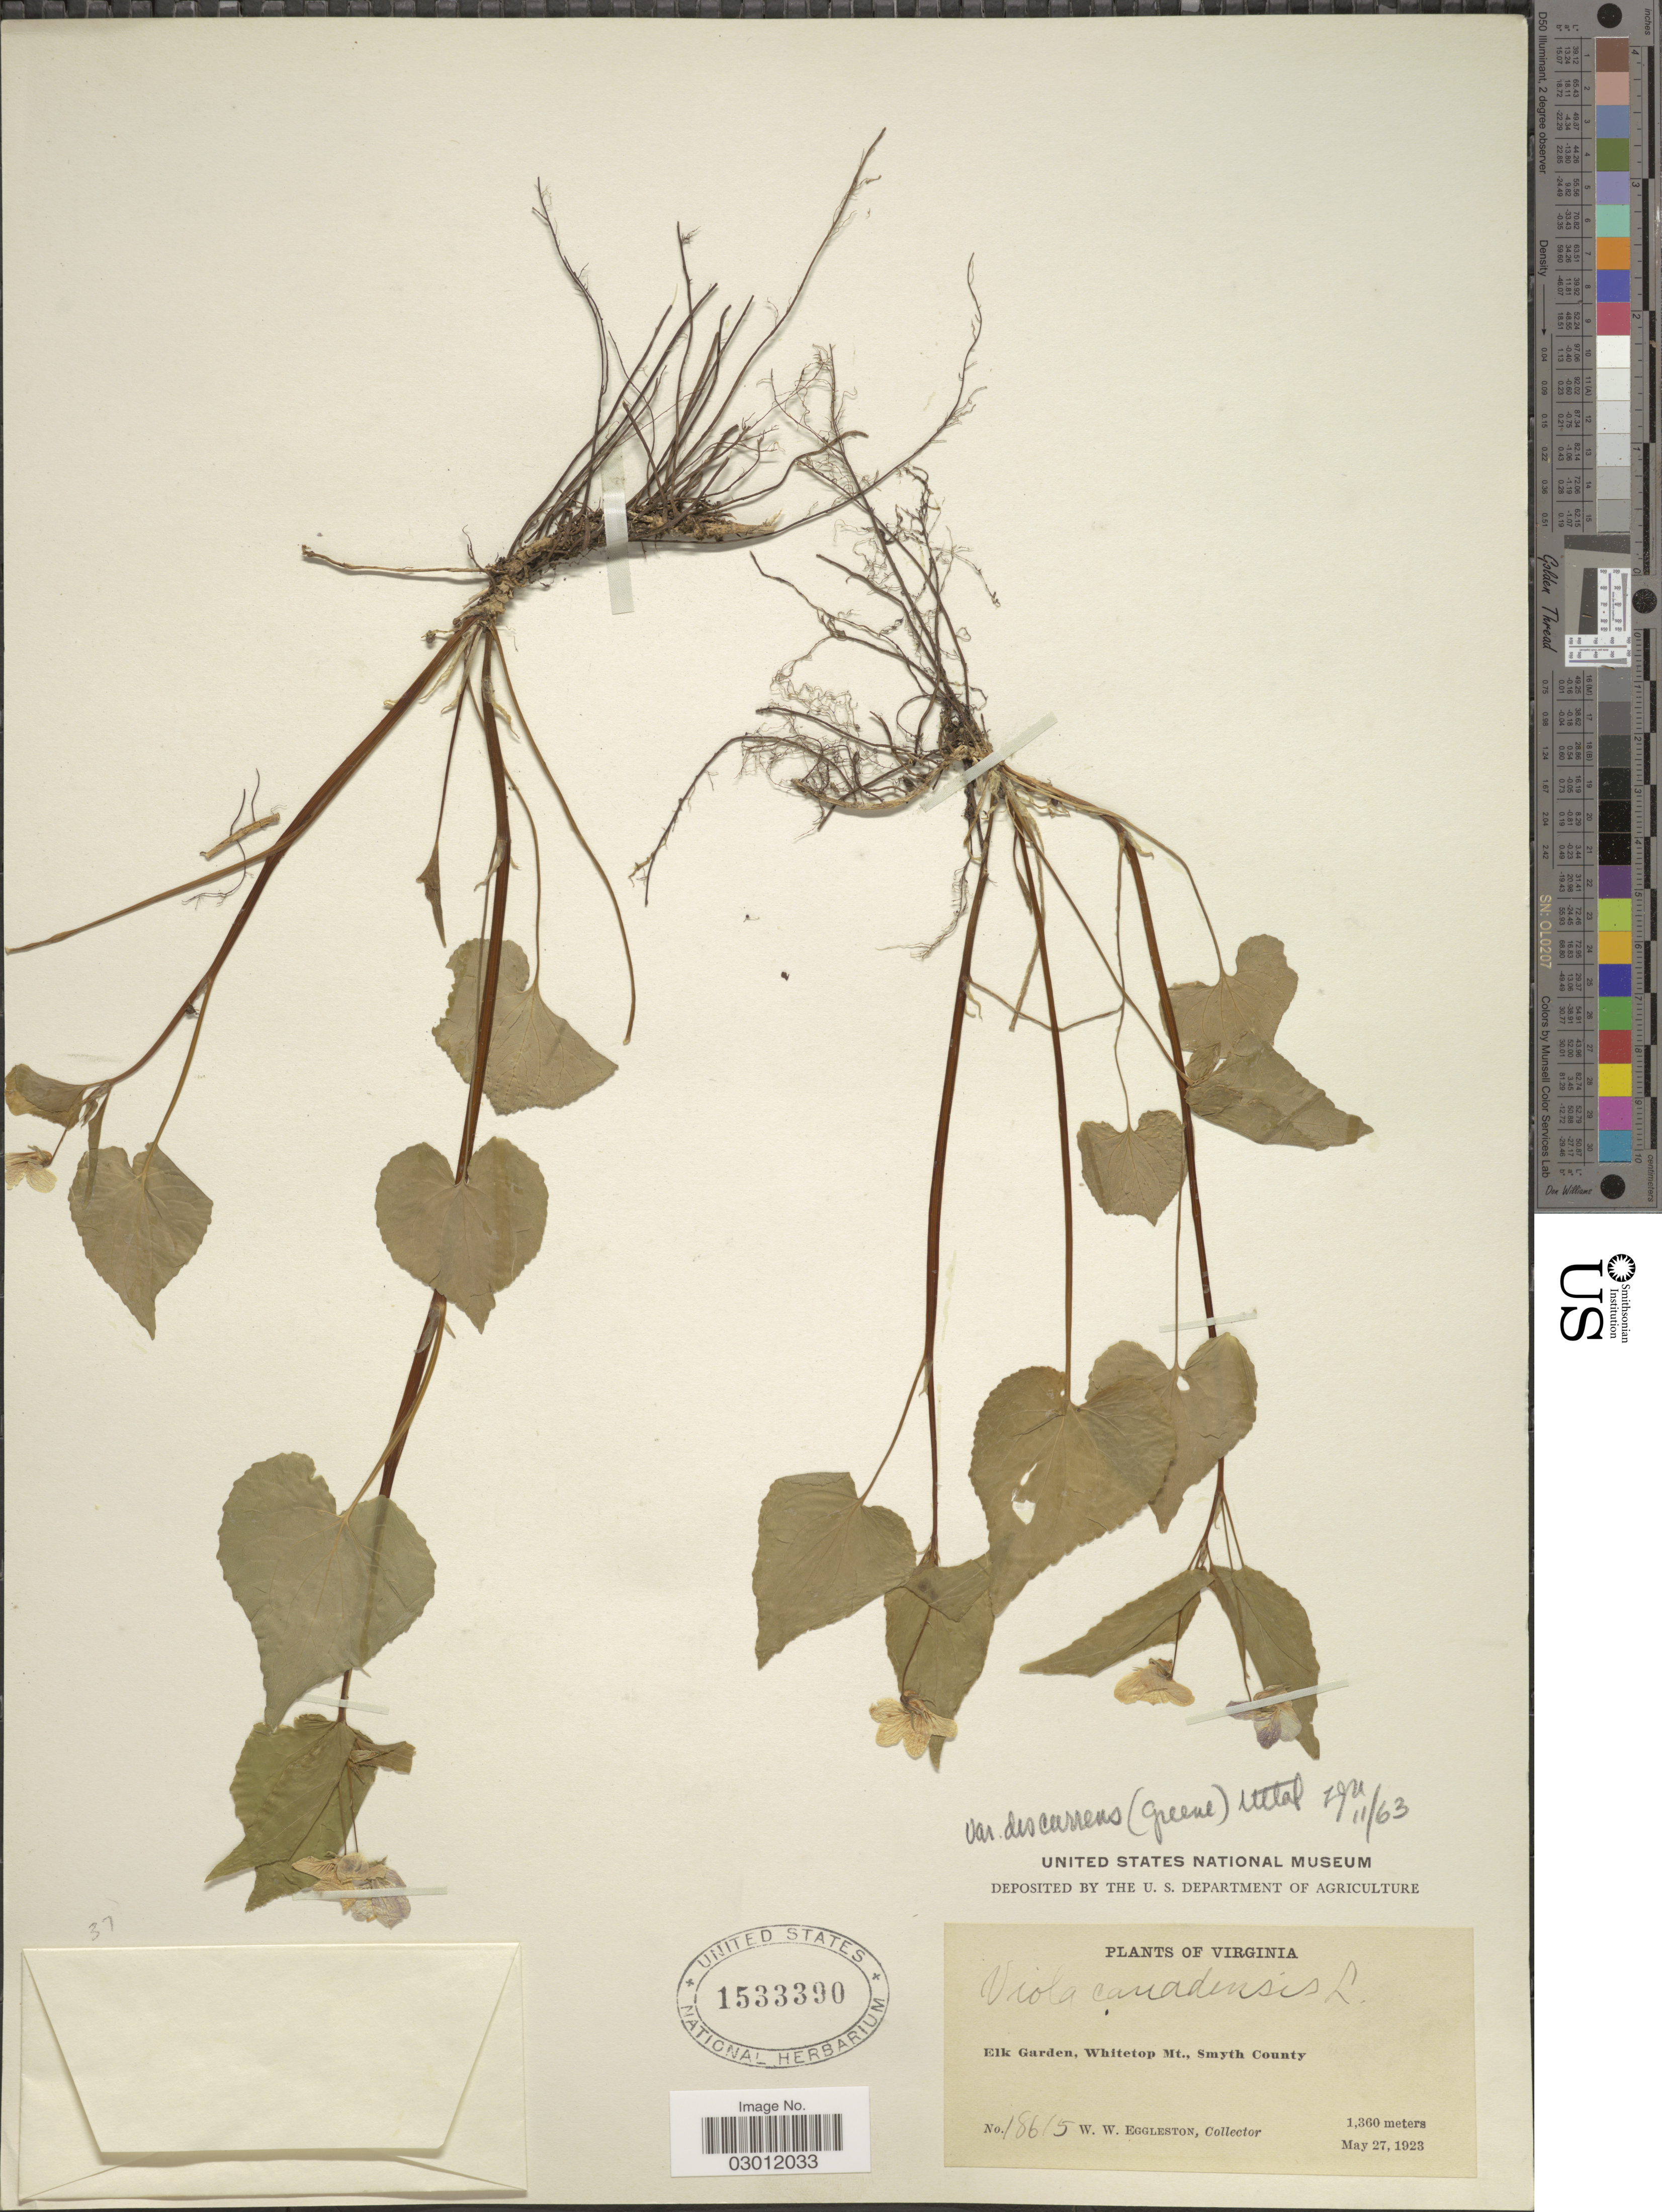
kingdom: Plantae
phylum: Tracheophyta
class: Magnoliopsida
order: Malpighiales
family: Violaceae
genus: Viola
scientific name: Viola canadensis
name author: L.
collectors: W. W. Eggleston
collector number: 18615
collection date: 1923-05-27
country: United States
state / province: Virginia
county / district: Smyth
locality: Elk Garden, Whitetop Mt., Smyth County.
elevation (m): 1360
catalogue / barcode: US 1533390